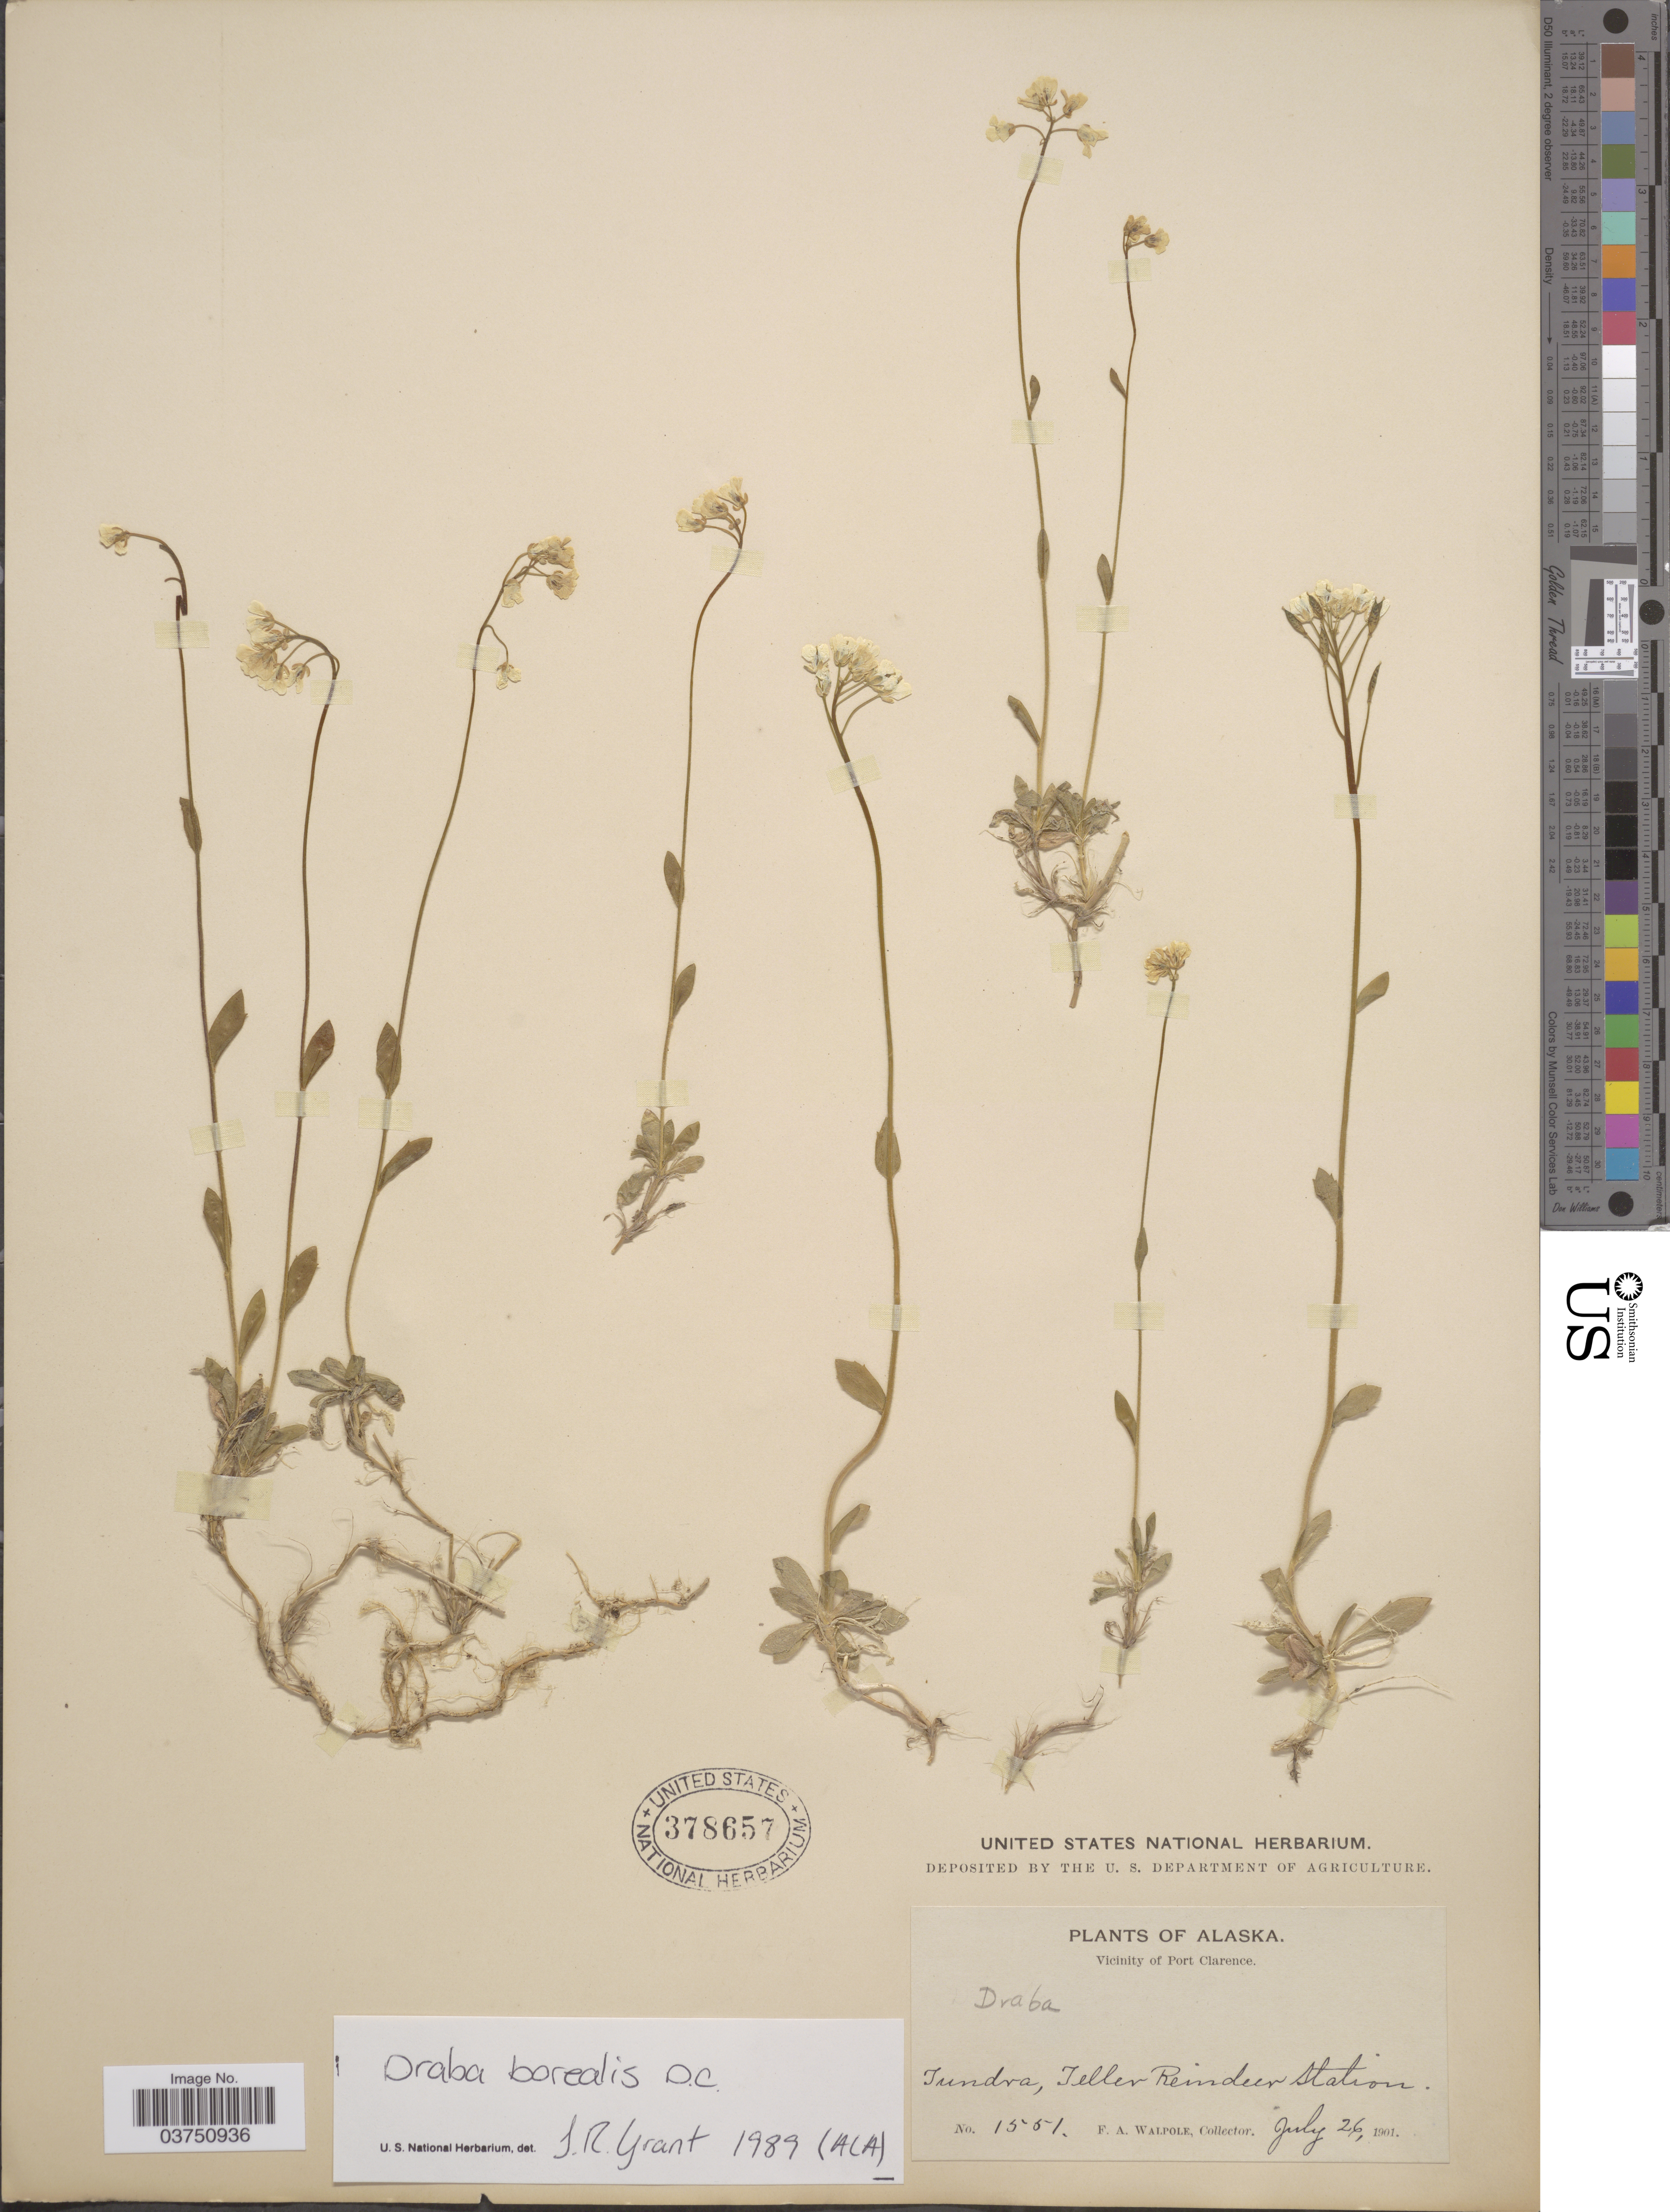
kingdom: Plantae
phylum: Tracheophyta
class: Magnoliopsida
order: Brassicales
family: Brassicaceae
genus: Draba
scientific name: Draba borealis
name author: DC.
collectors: F. Walpole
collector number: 1551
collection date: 1901-07-26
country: United States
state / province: Alaska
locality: Vicinity of Port Clarence. Tundra, Teller Reindeer station.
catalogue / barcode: US 378657